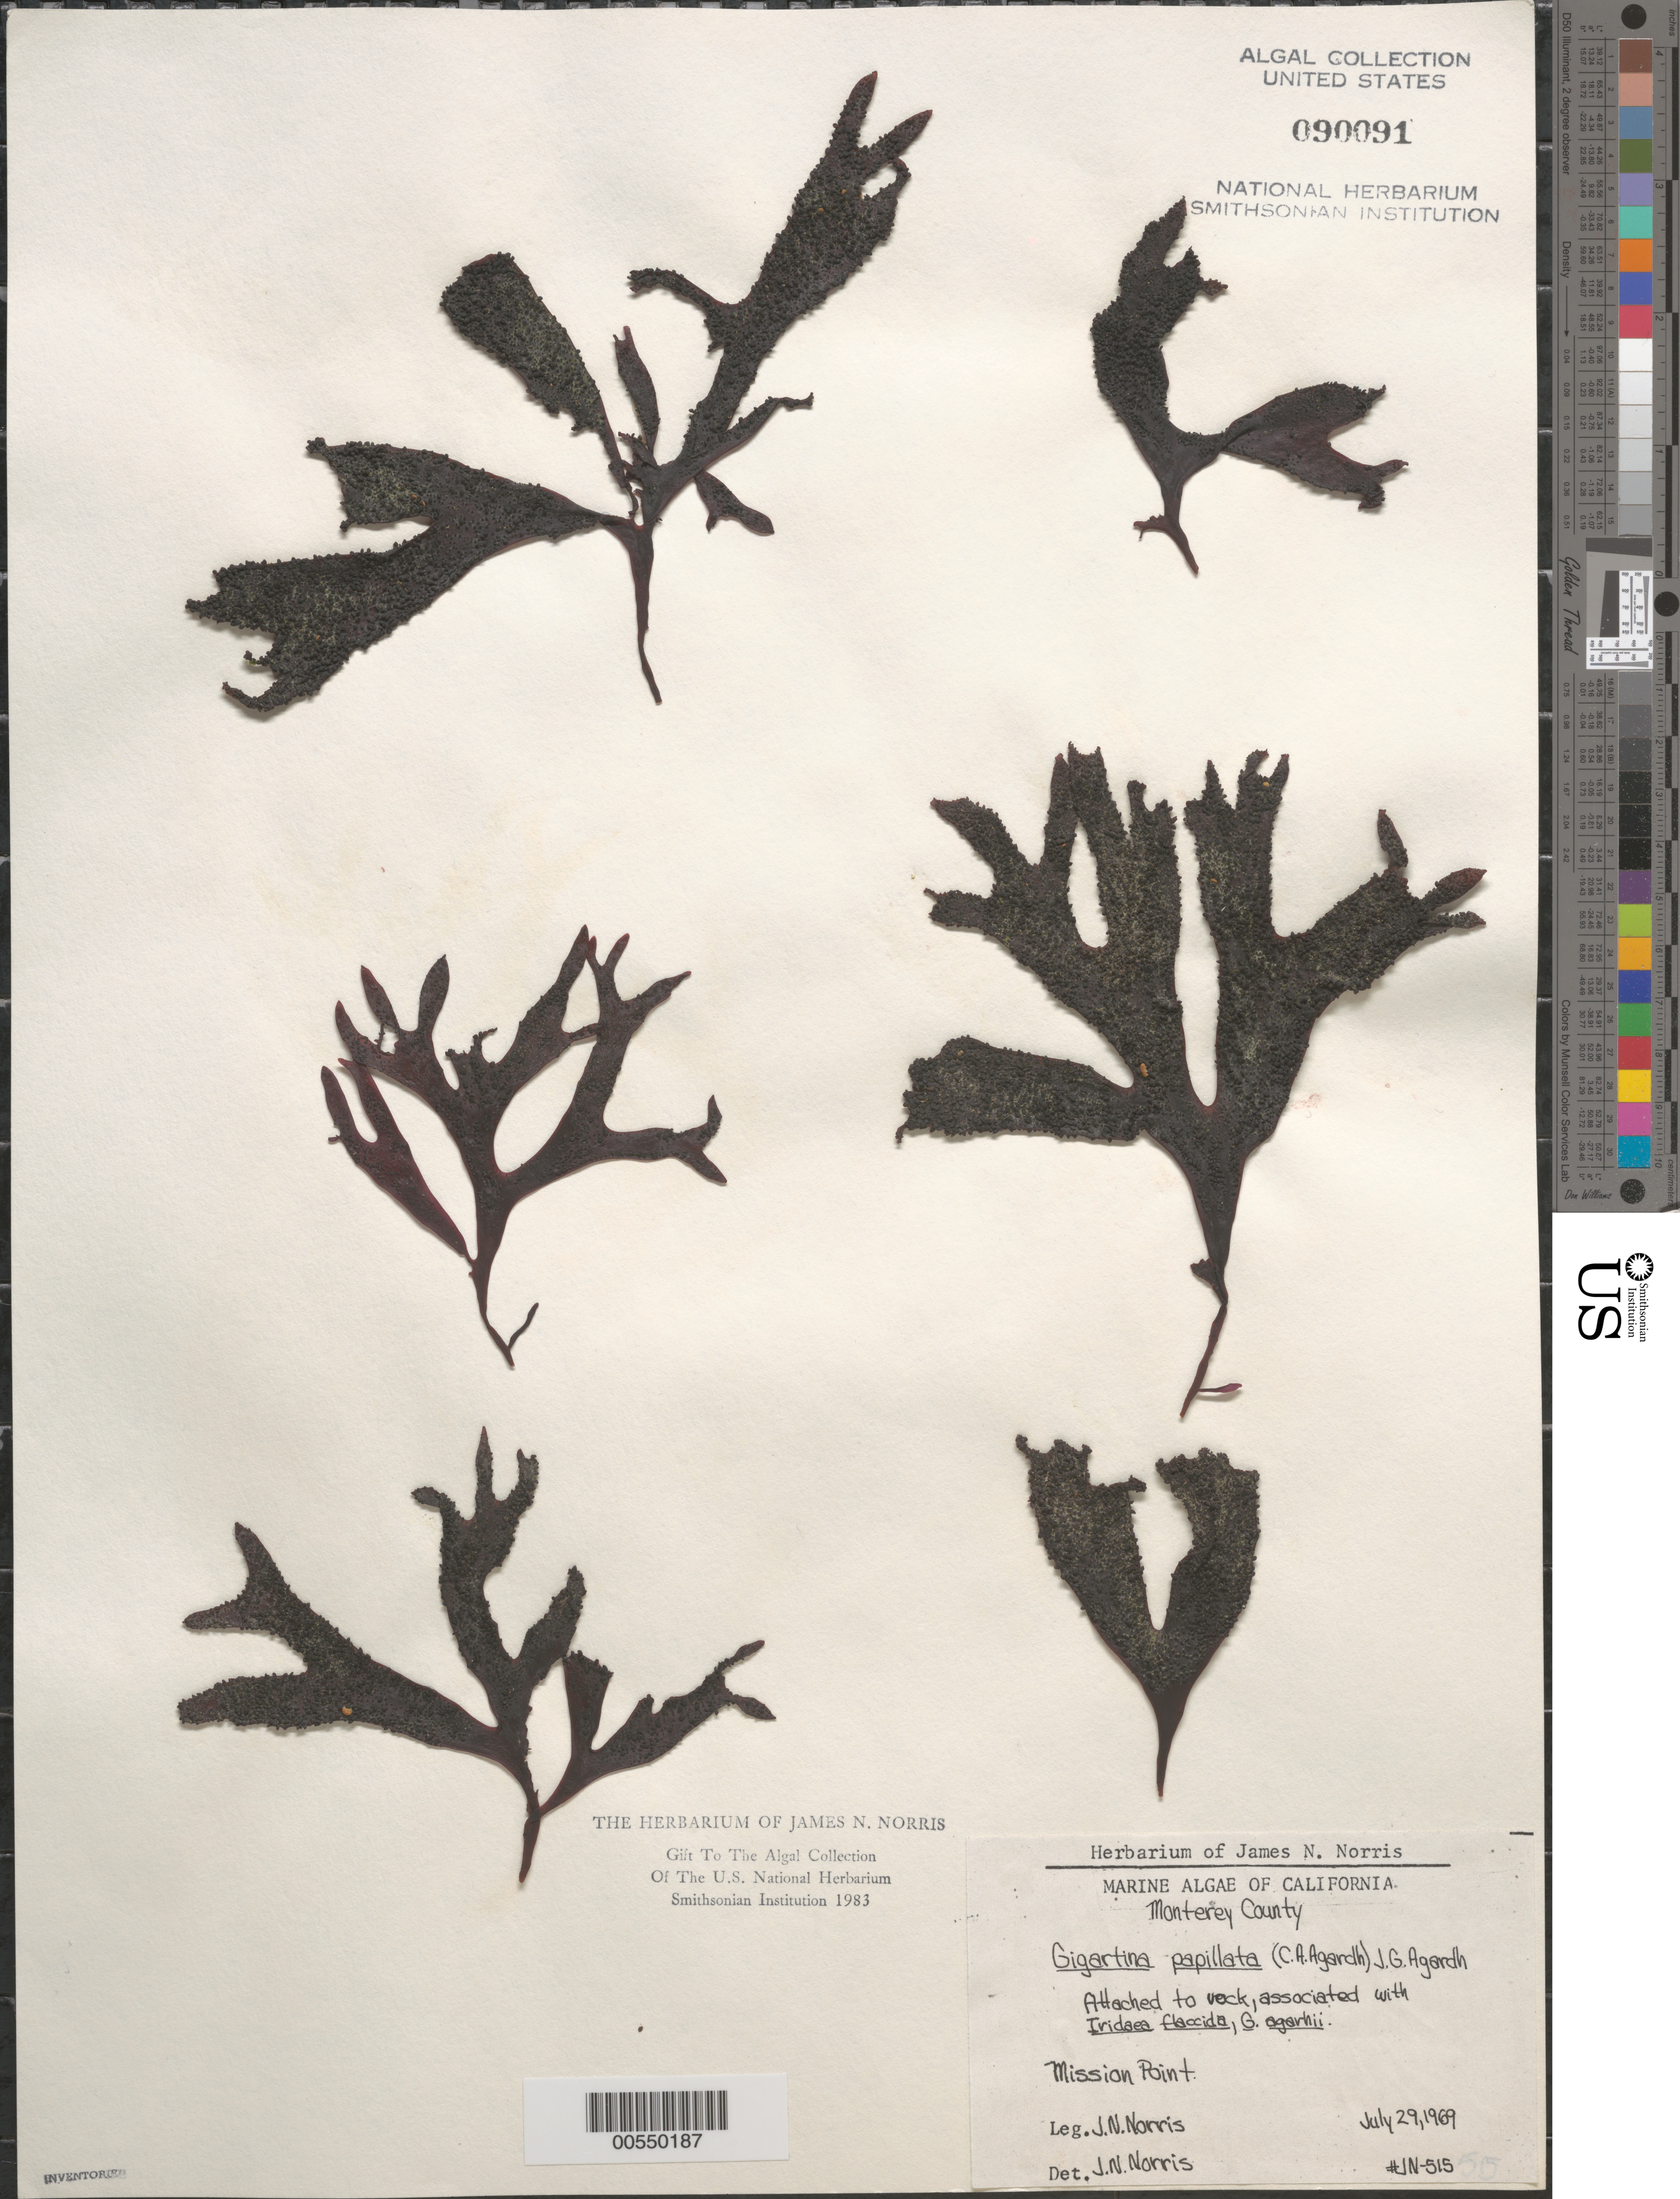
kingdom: Plantae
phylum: Rhodophyta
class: Florideophyceae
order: Gigartinales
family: Phyllophoraceae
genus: Mastocarpus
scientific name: Mastocarpus papillatus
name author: (C. Agardh) Kütz.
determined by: Algae name updating Project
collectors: J. N. Norris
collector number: JN-515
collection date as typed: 29 Jul 1969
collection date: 1969-07-29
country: United States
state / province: California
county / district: Monterey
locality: Mission Point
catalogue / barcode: US 90091